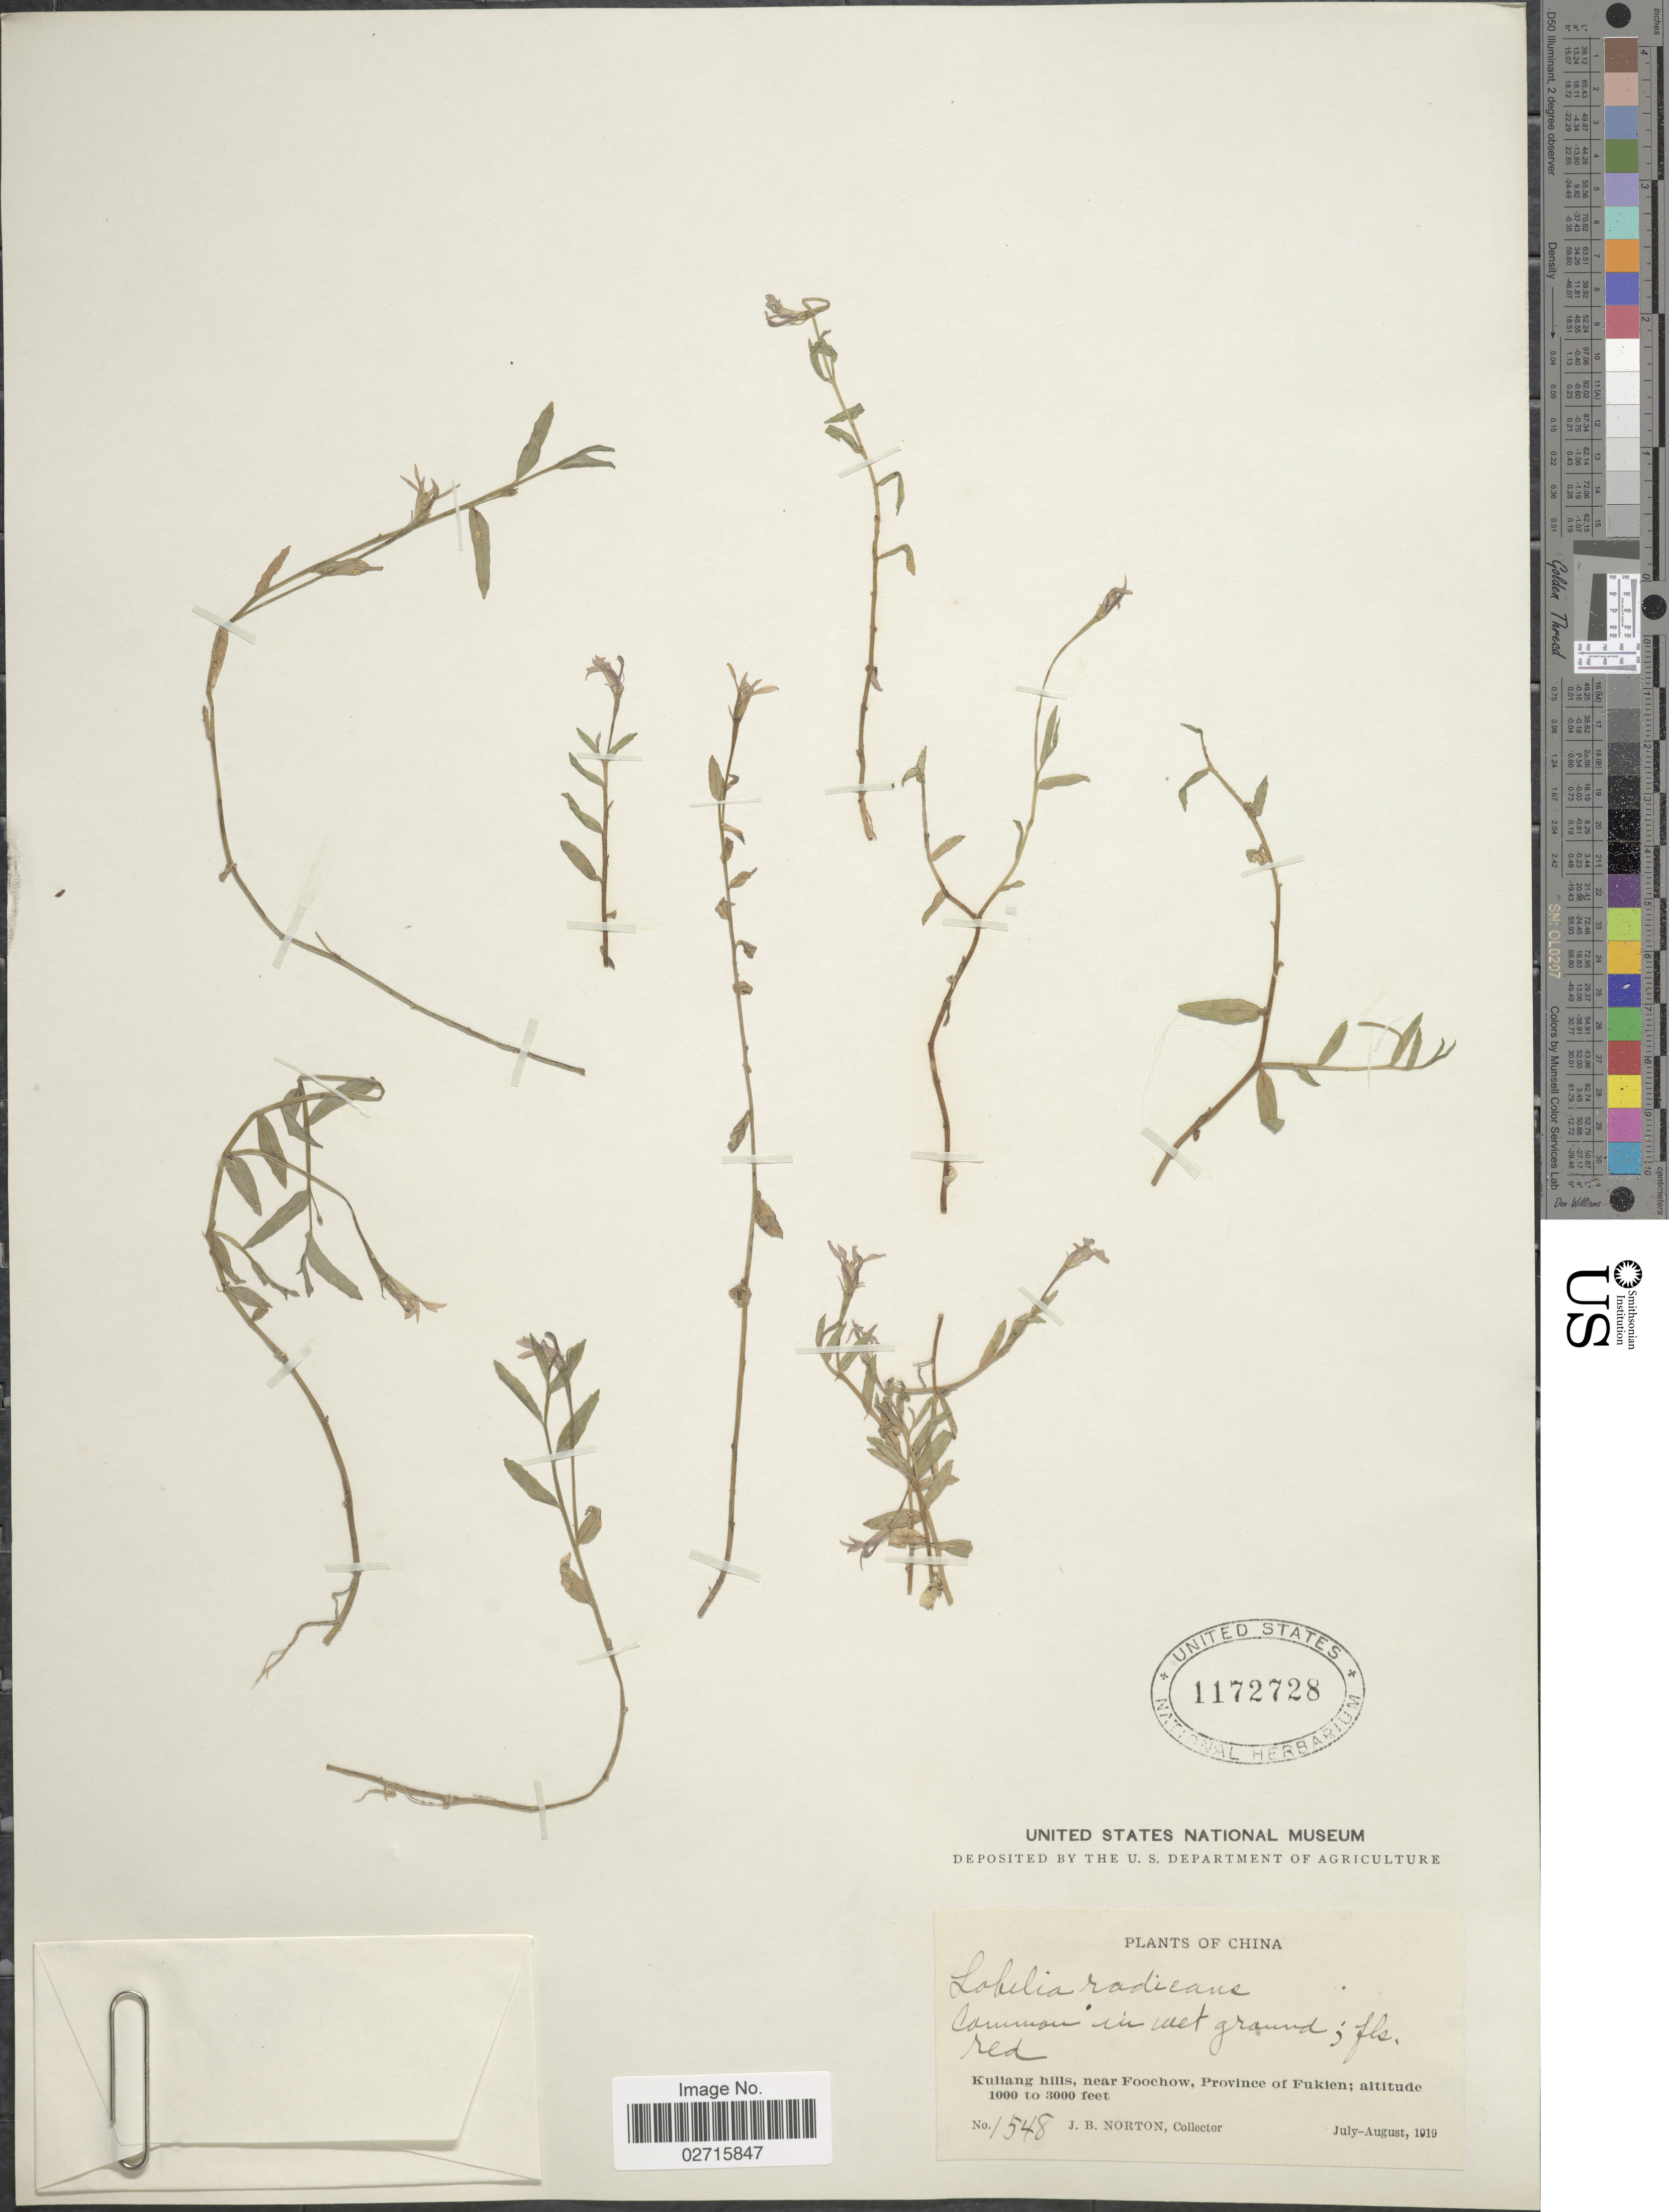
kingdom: Plantae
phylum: Tracheophyta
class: Magnoliopsida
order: Asterales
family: Campanulaceae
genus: Lobelia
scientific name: Lobelia chinensis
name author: Lour.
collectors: J. B. Norton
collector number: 1548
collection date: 1919-07/1919-08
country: China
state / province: Fujian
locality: Kuliang hills, near Foochow, Province of Fukien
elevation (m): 305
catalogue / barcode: US 1172728